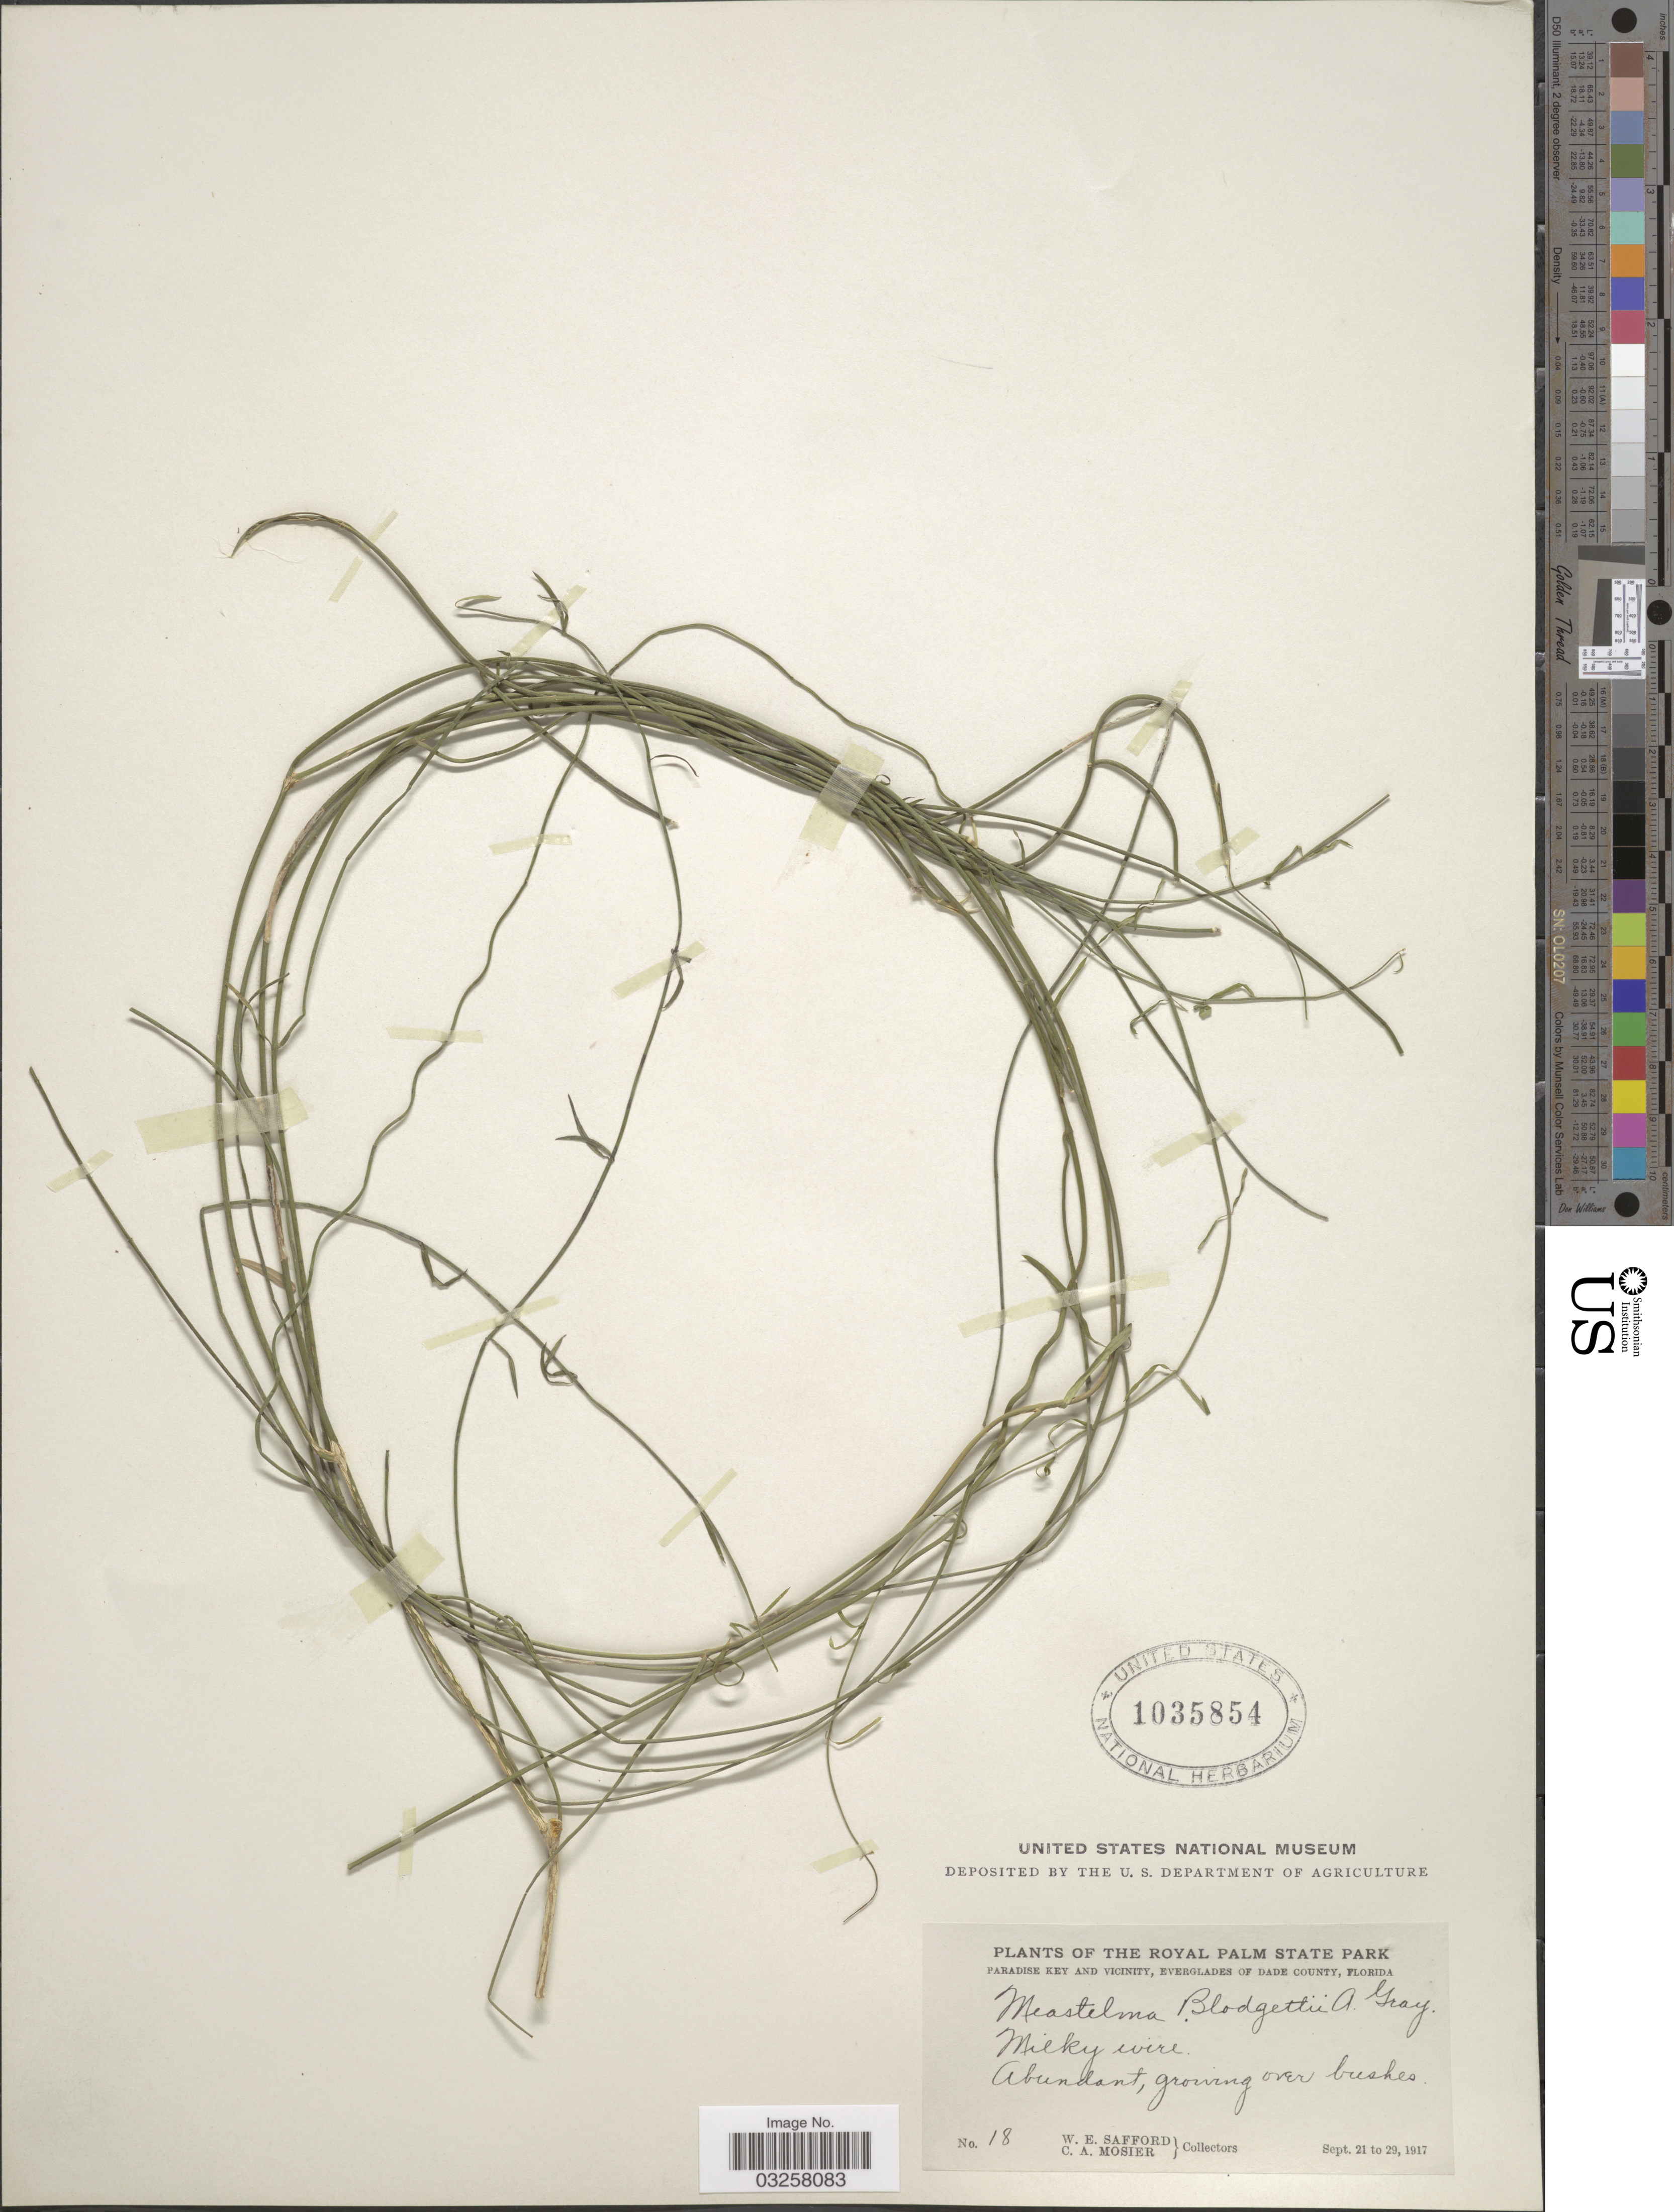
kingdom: Plantae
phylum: Tracheophyta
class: Magnoliopsida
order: Gentianales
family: Apocynaceae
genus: Metastelma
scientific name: Metastelma blodgettii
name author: A. Gray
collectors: W. E. Safford & C. A. Mosier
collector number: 18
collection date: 1917-09-21/1917-09-29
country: United States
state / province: Florida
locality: The Royal Palm State Park. Paradise Key and vicinity, Everglades of Dade County.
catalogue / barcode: US 1035854